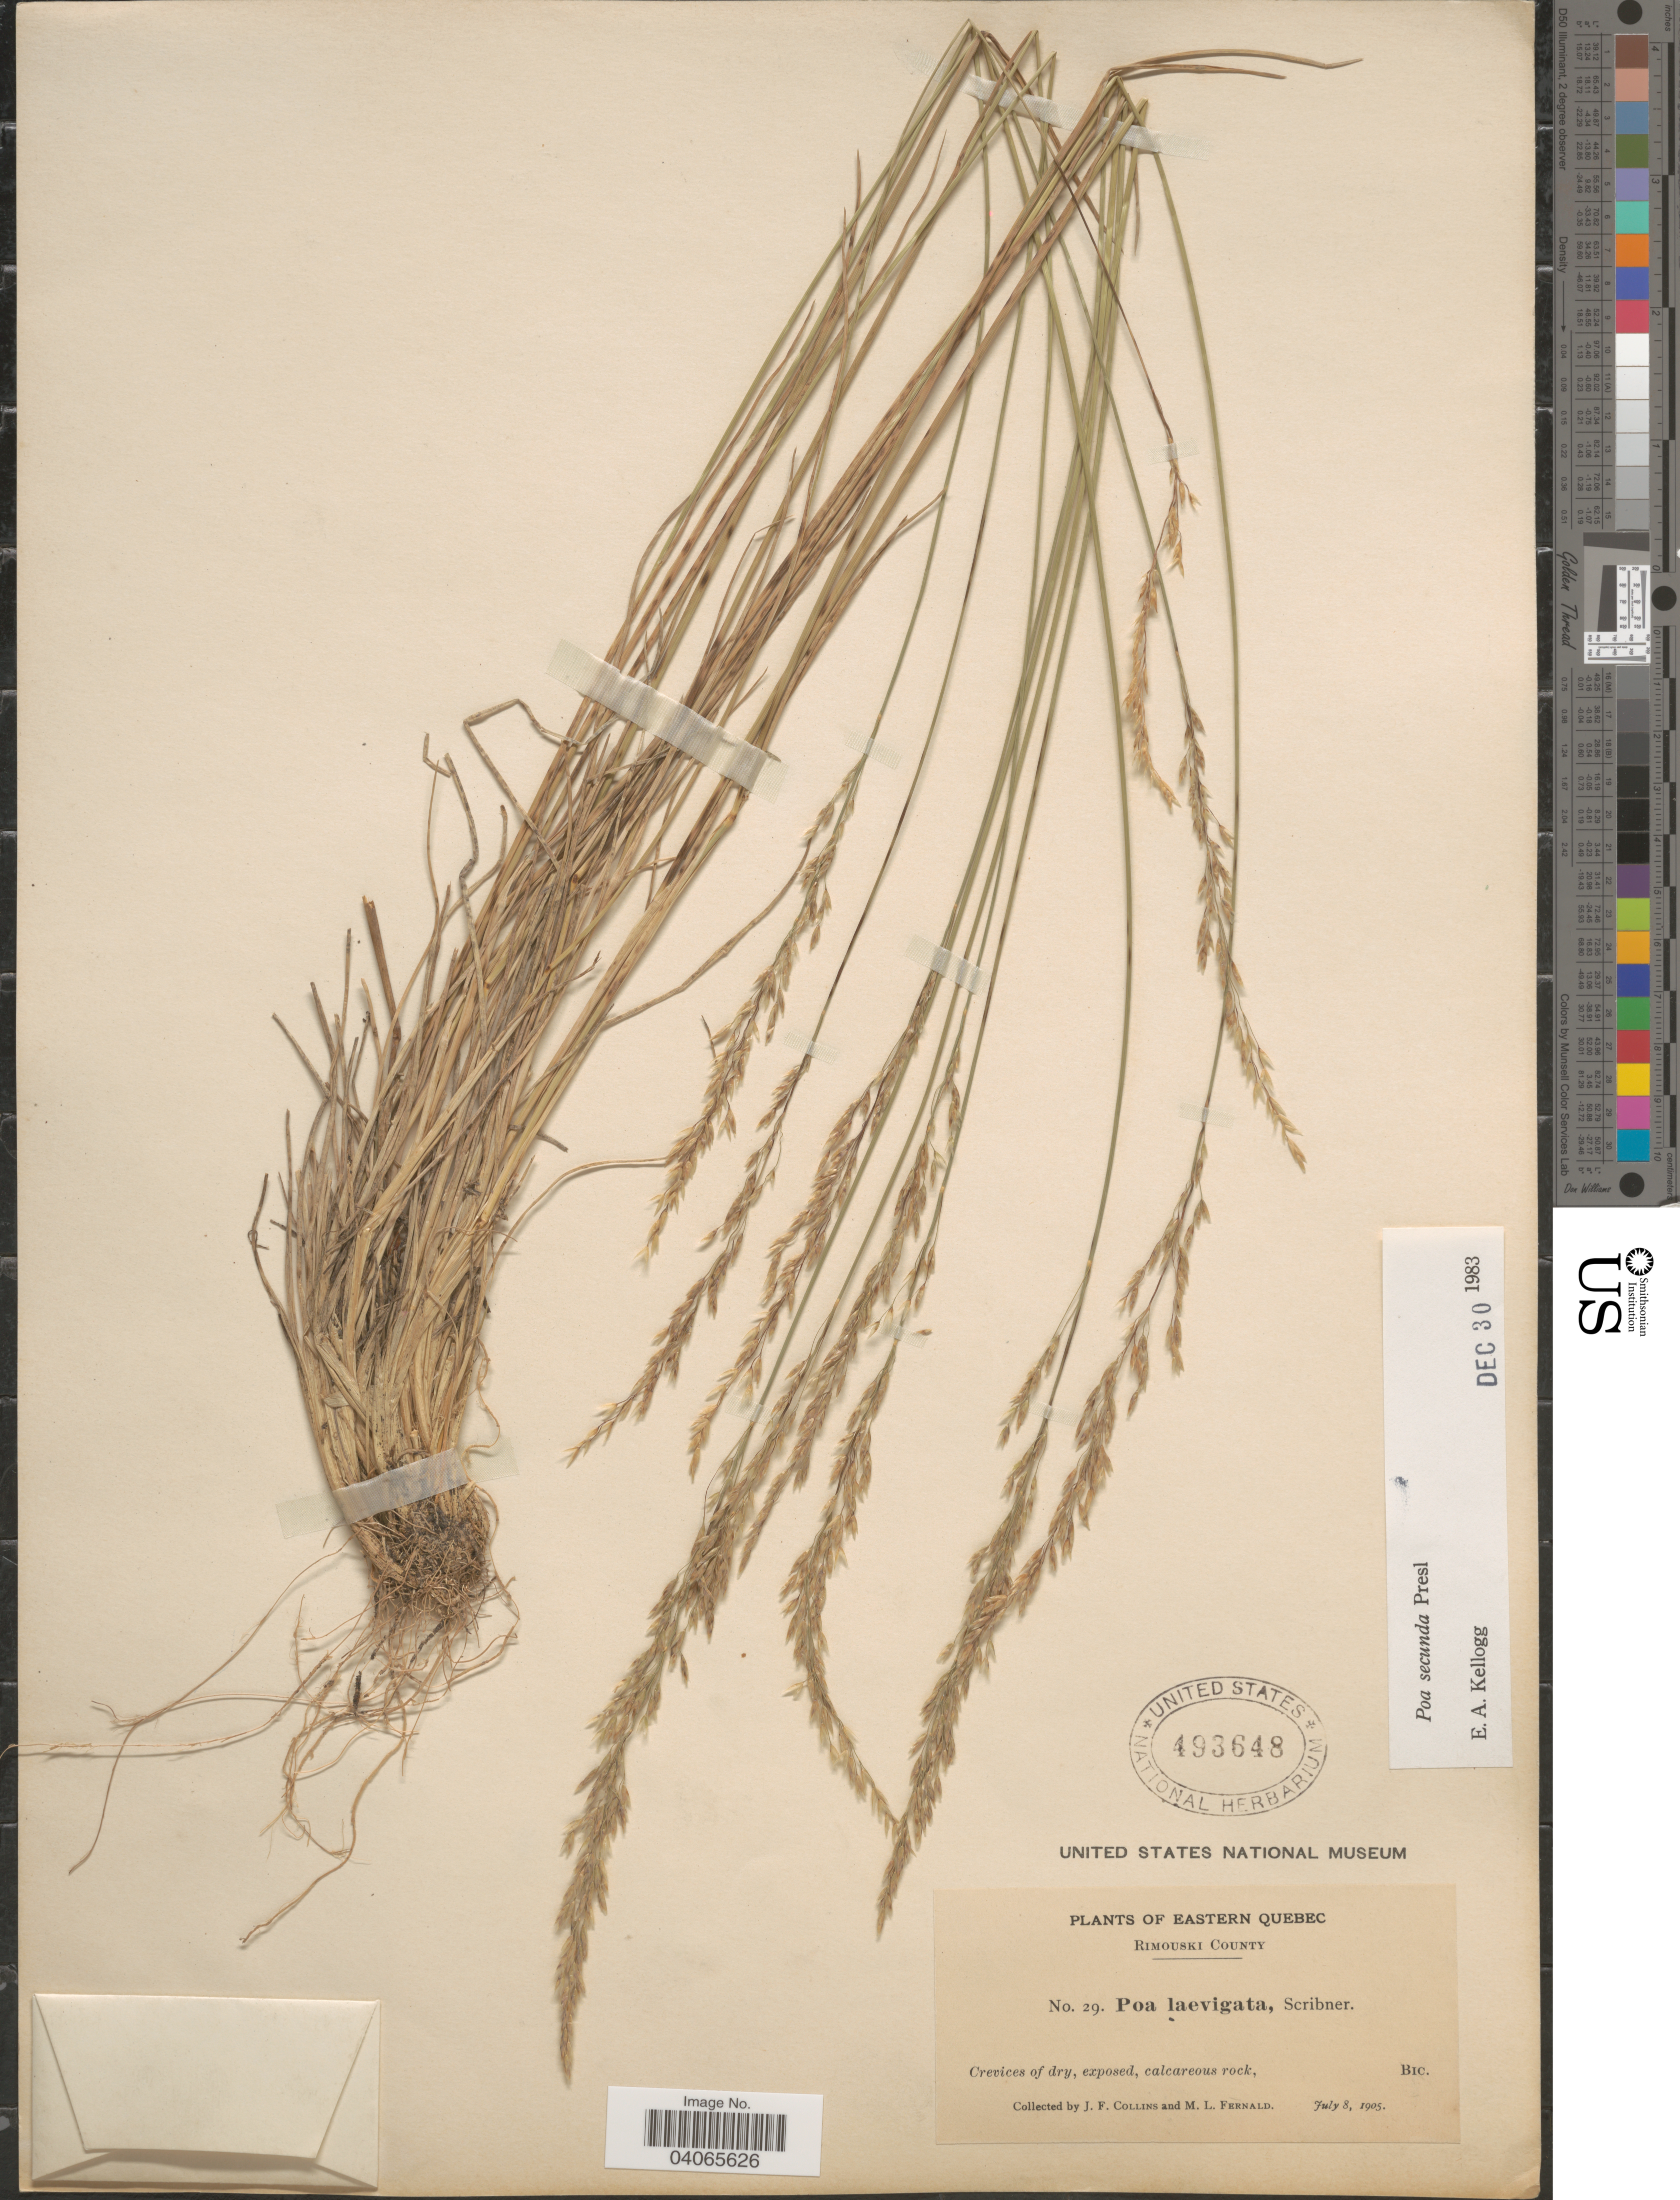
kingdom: Plantae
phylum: Tracheophyta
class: Liliopsida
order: Poales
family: Poaceae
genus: Poa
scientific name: Poa secunda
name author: J. Presl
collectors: J. Collins & M. L. Fernald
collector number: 29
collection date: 1905-07-08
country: Canada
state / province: Quebec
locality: Eastern Quebec. Rimouski County. Bic.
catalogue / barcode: US 493648